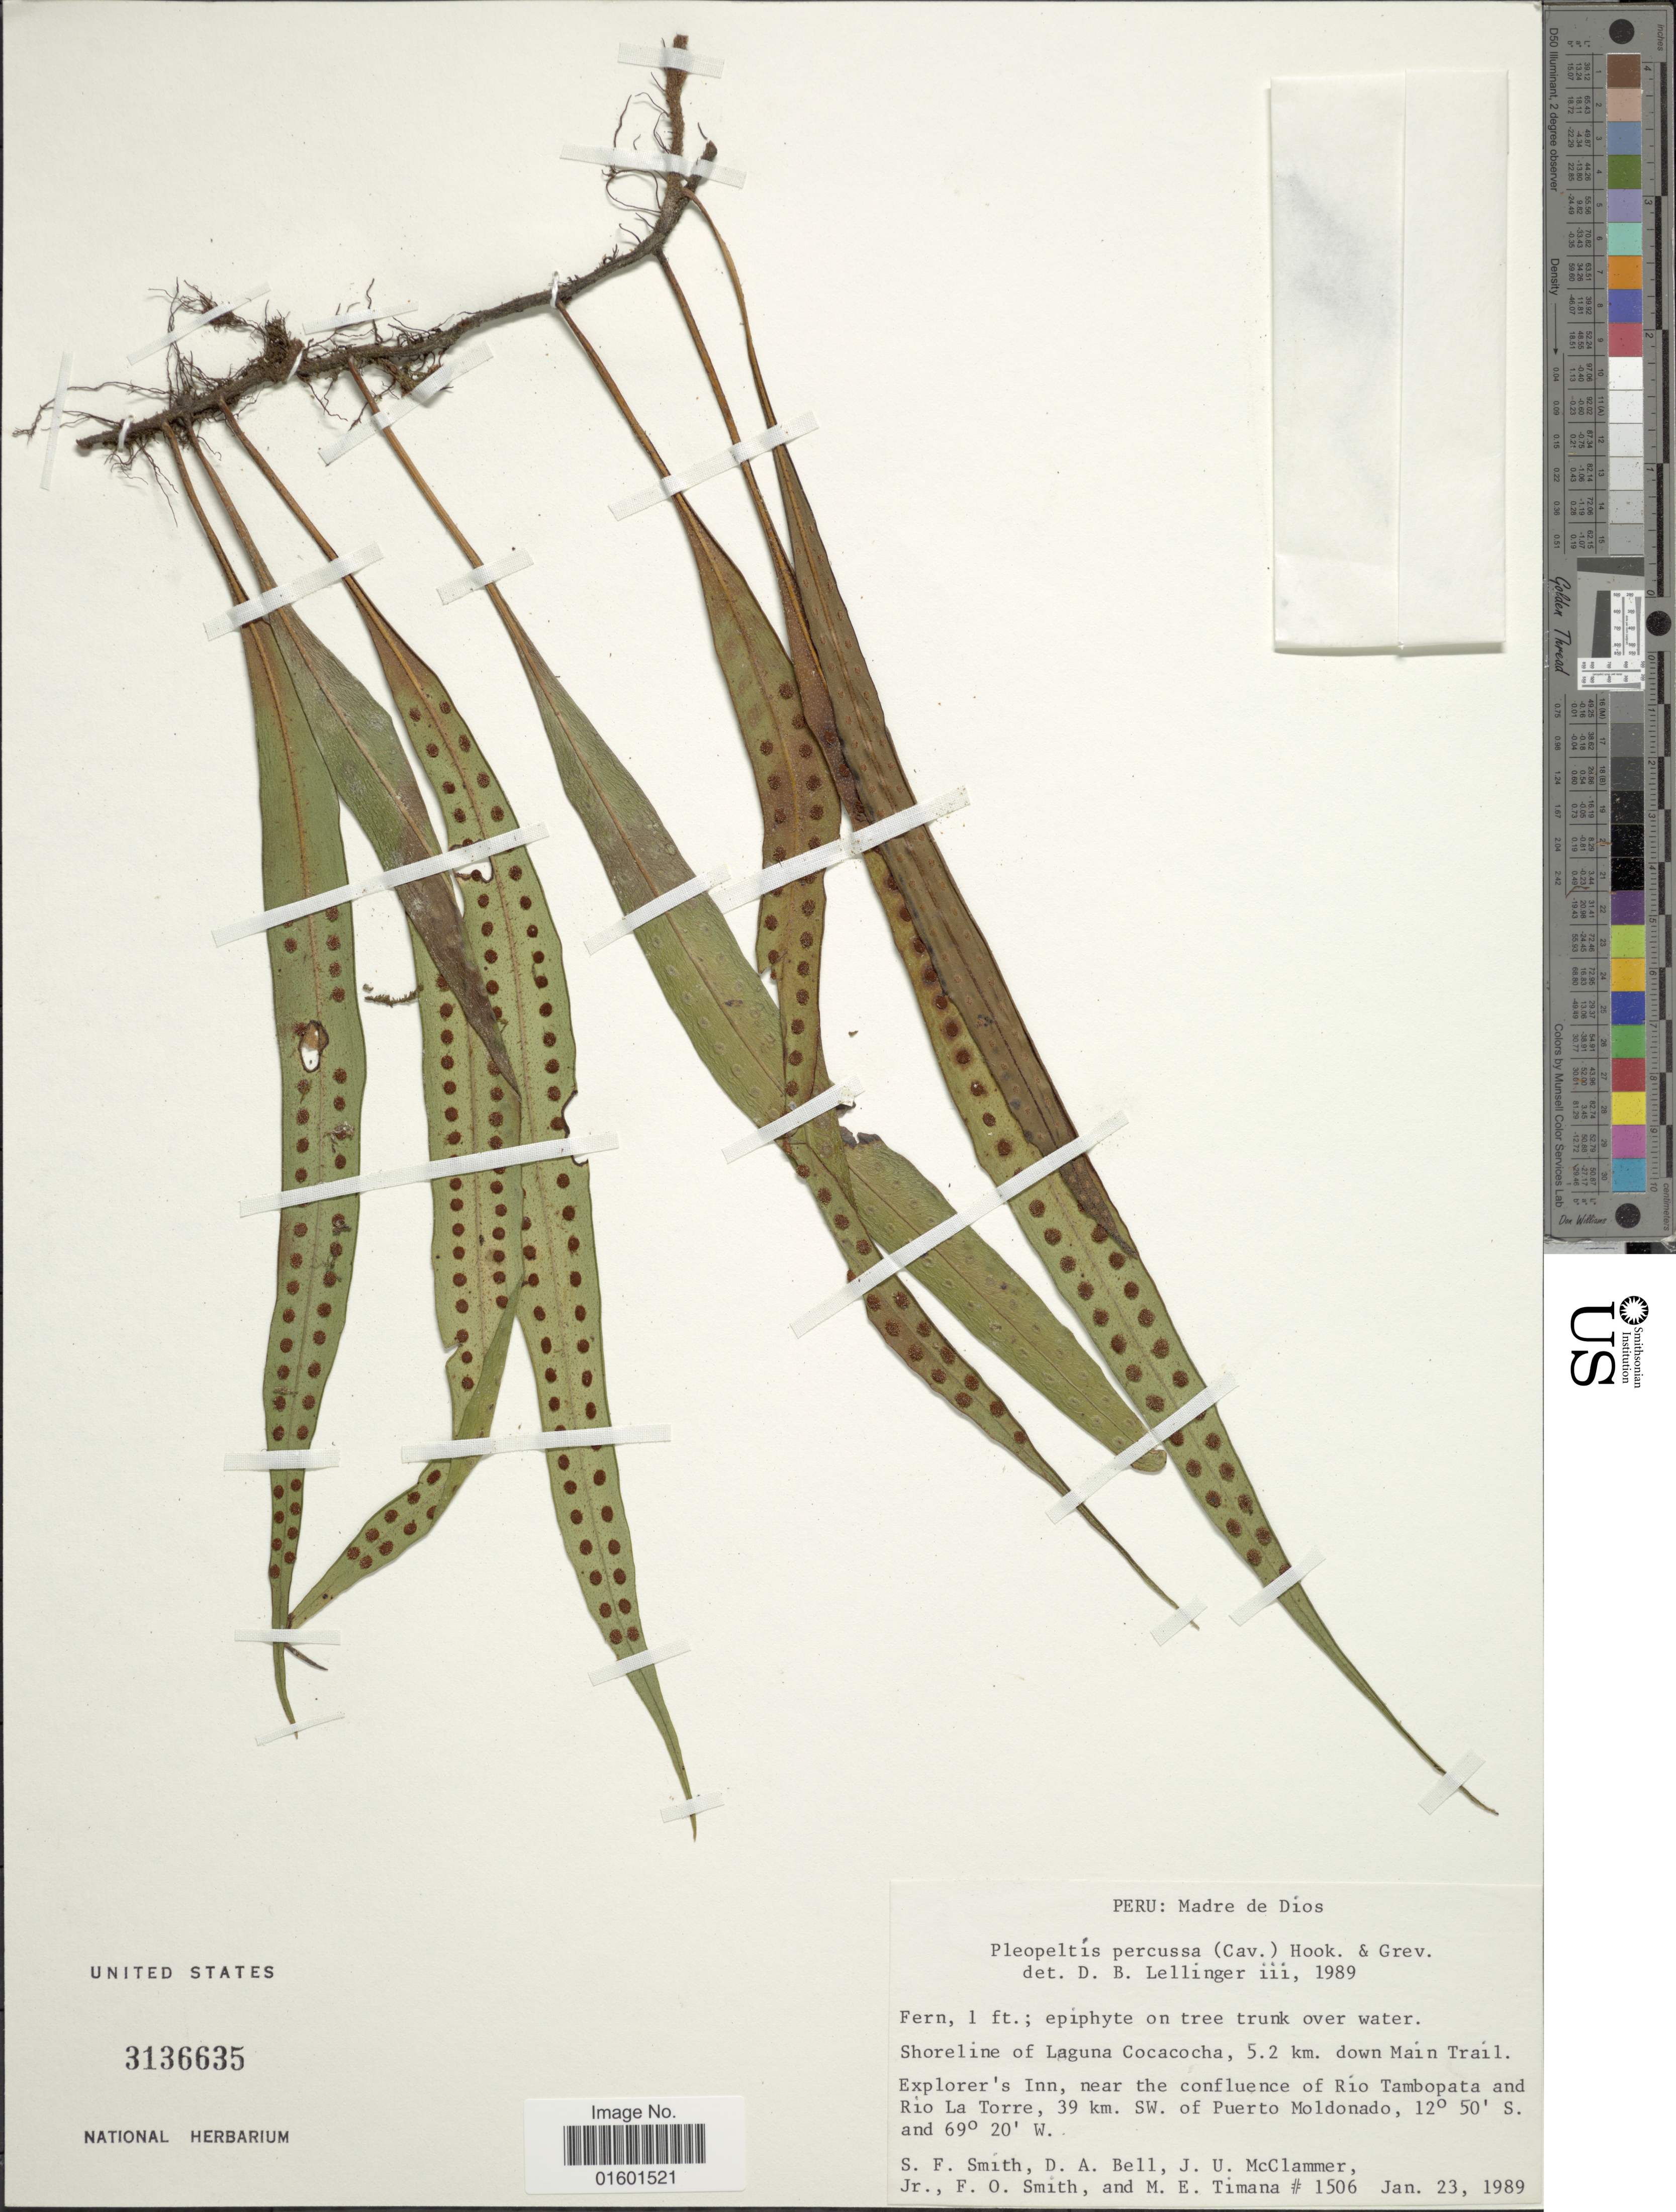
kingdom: Plantae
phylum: Tracheophyta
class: Polypodiopsida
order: Polypodiales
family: Polypodiaceae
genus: Microgramma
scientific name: Microgramma percussa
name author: (Cav.) de la Sota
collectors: S.F. Smith, D. A. Bell, J. McClammer Jr. & F. Smith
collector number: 1506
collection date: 1989-01-23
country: Peru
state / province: Madre de Dios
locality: Shorelineof Laguna Cocacocha, 5.2 km. down Main Trail, Explorer's Inn, near the confluence of Rio Tambopata and Rio La Torre, 39 km. SW. of Puerto Moldonado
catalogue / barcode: US 3136635